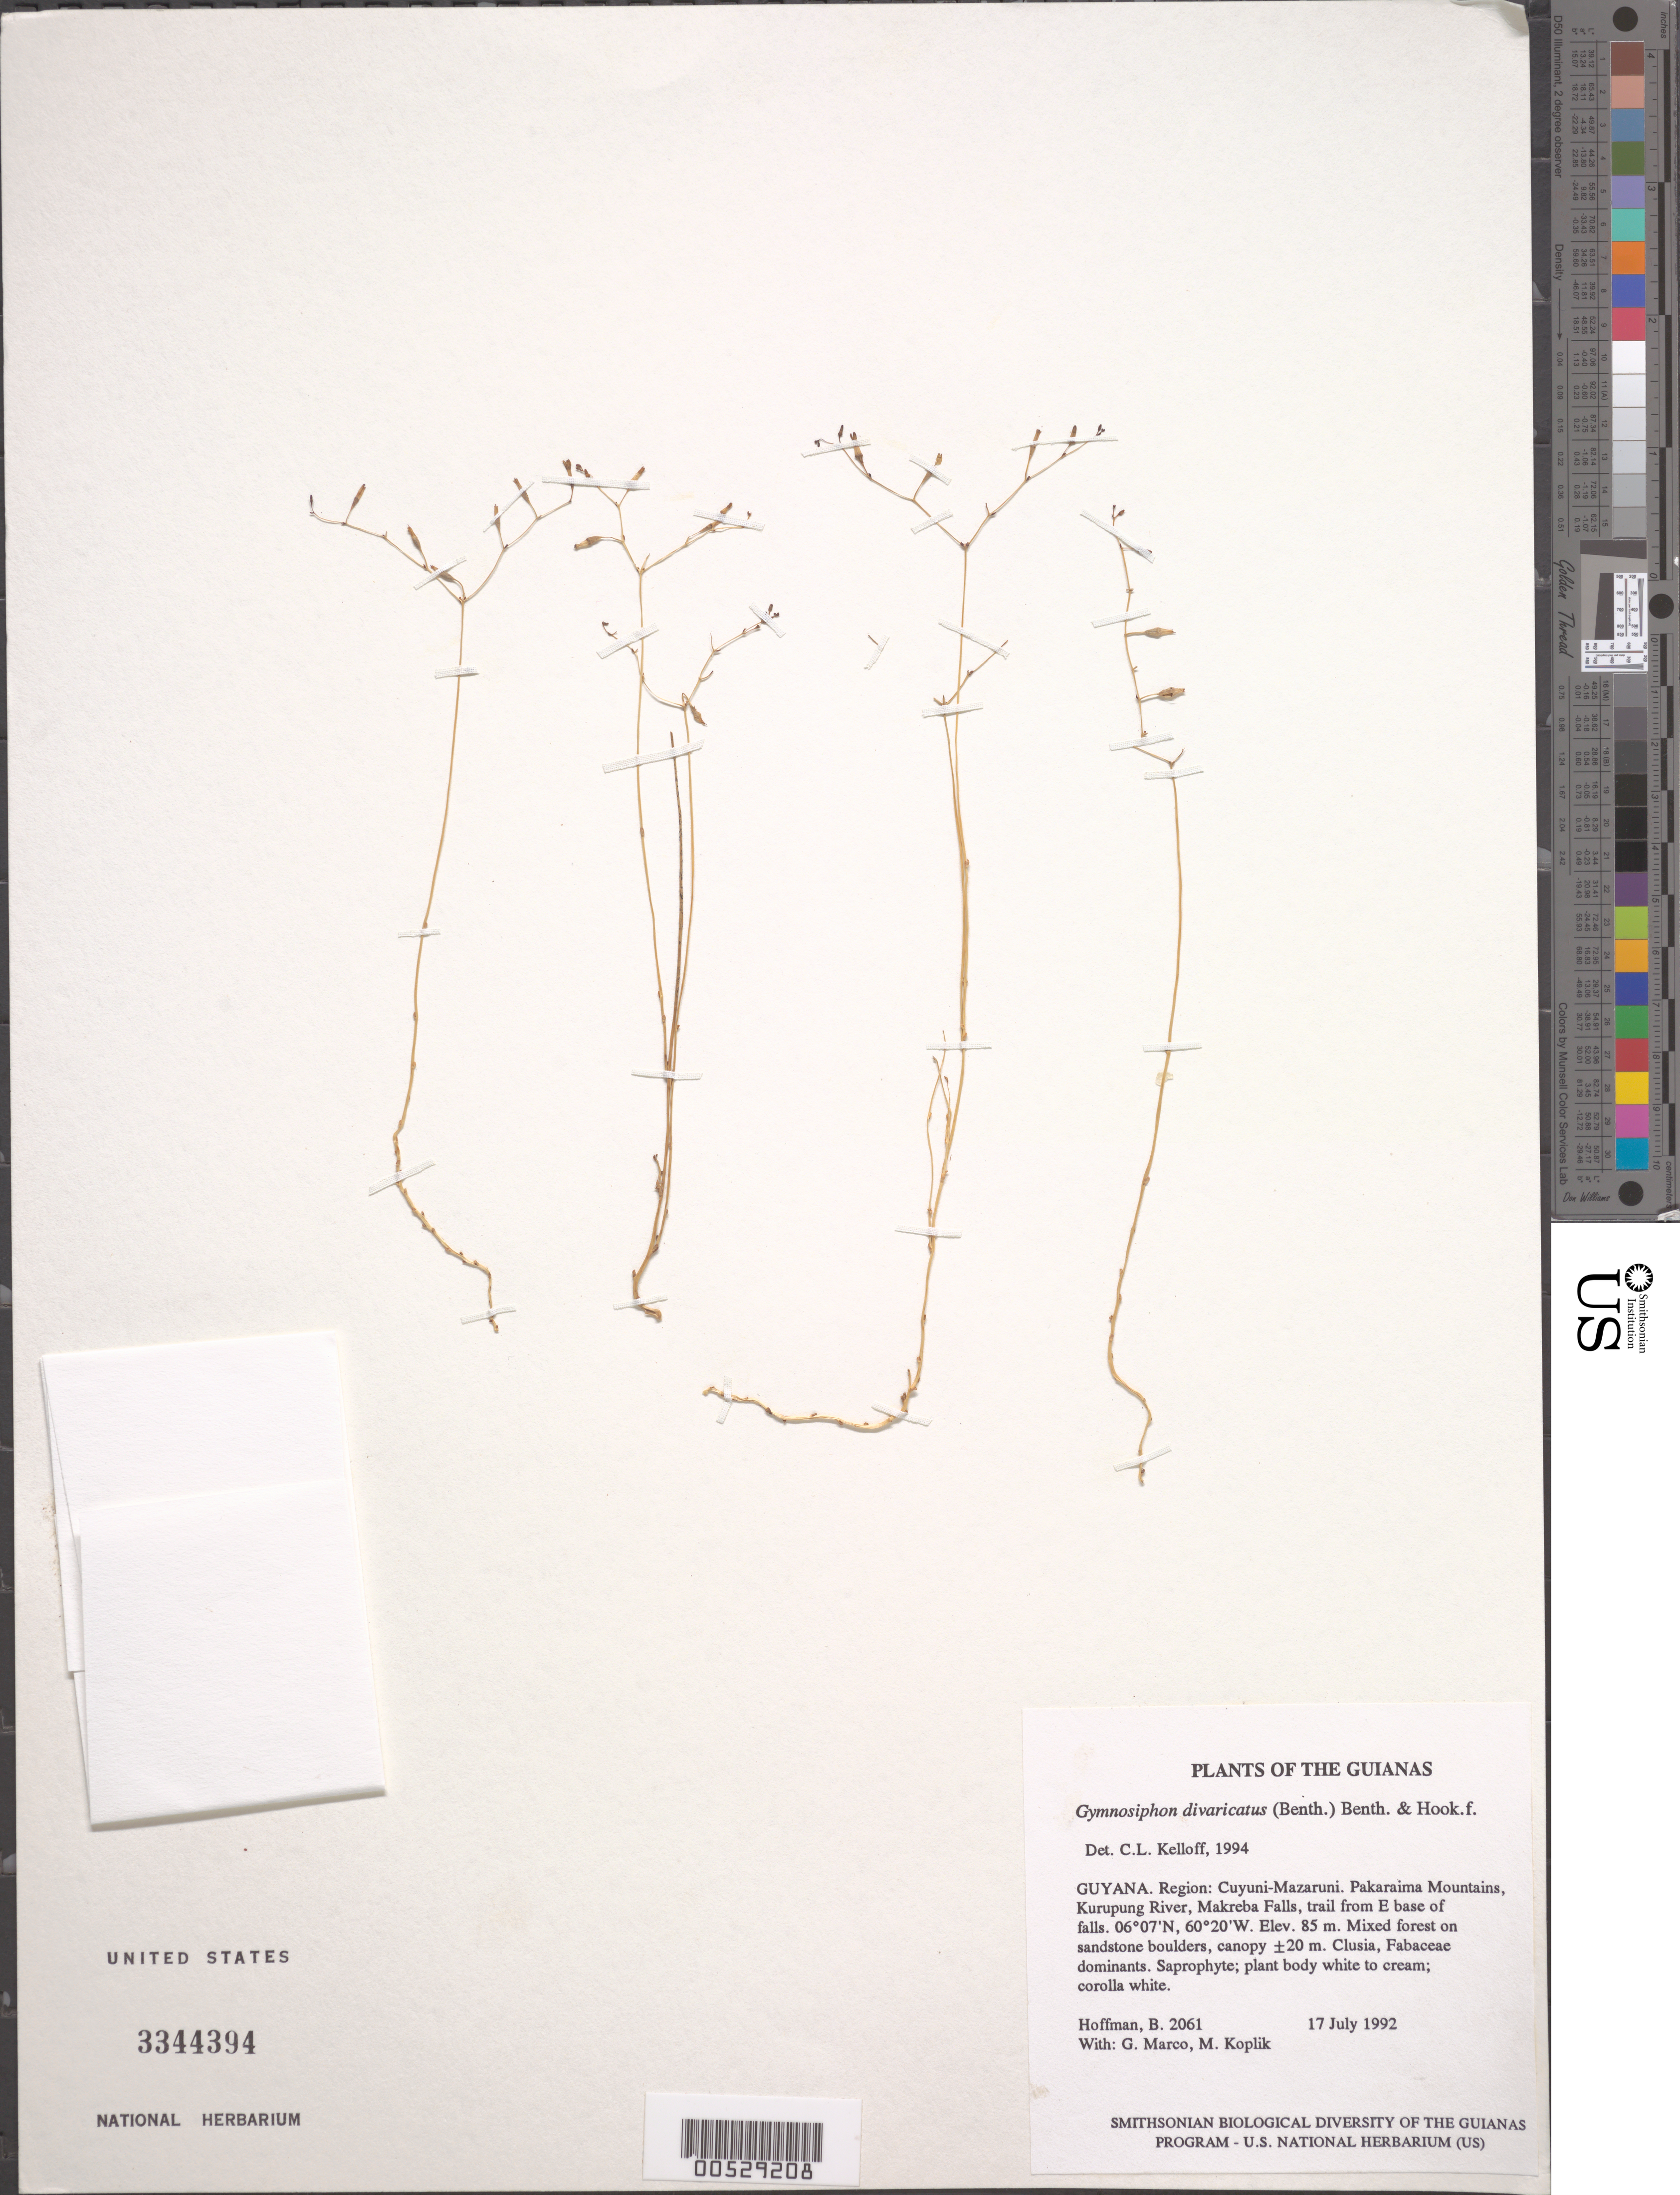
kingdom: Plantae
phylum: Tracheophyta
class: Liliopsida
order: Dioscoreales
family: Burmanniaceae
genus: Gymnosiphon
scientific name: Gymnosiphon divaricatus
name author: (Benth.) Benth. & Hook. f.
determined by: Kelloff, Carol L., (US), Smithsonian Institution - National Museum of Natural History (UNITED STATES)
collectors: B. Hoffman, G. Marco & M. Koplik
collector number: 2061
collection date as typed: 17 July 1992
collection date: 1992-07-17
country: Guyana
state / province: Cuyuni-Mazaruni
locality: Pakaraima Mountains, Kurupung River, Makreba Falls, trail from E base of falls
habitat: Mixed forest on sandstone boulders, canopy ±20 m. Clusia, Fabaceae dominants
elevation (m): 85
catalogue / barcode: US 3344394